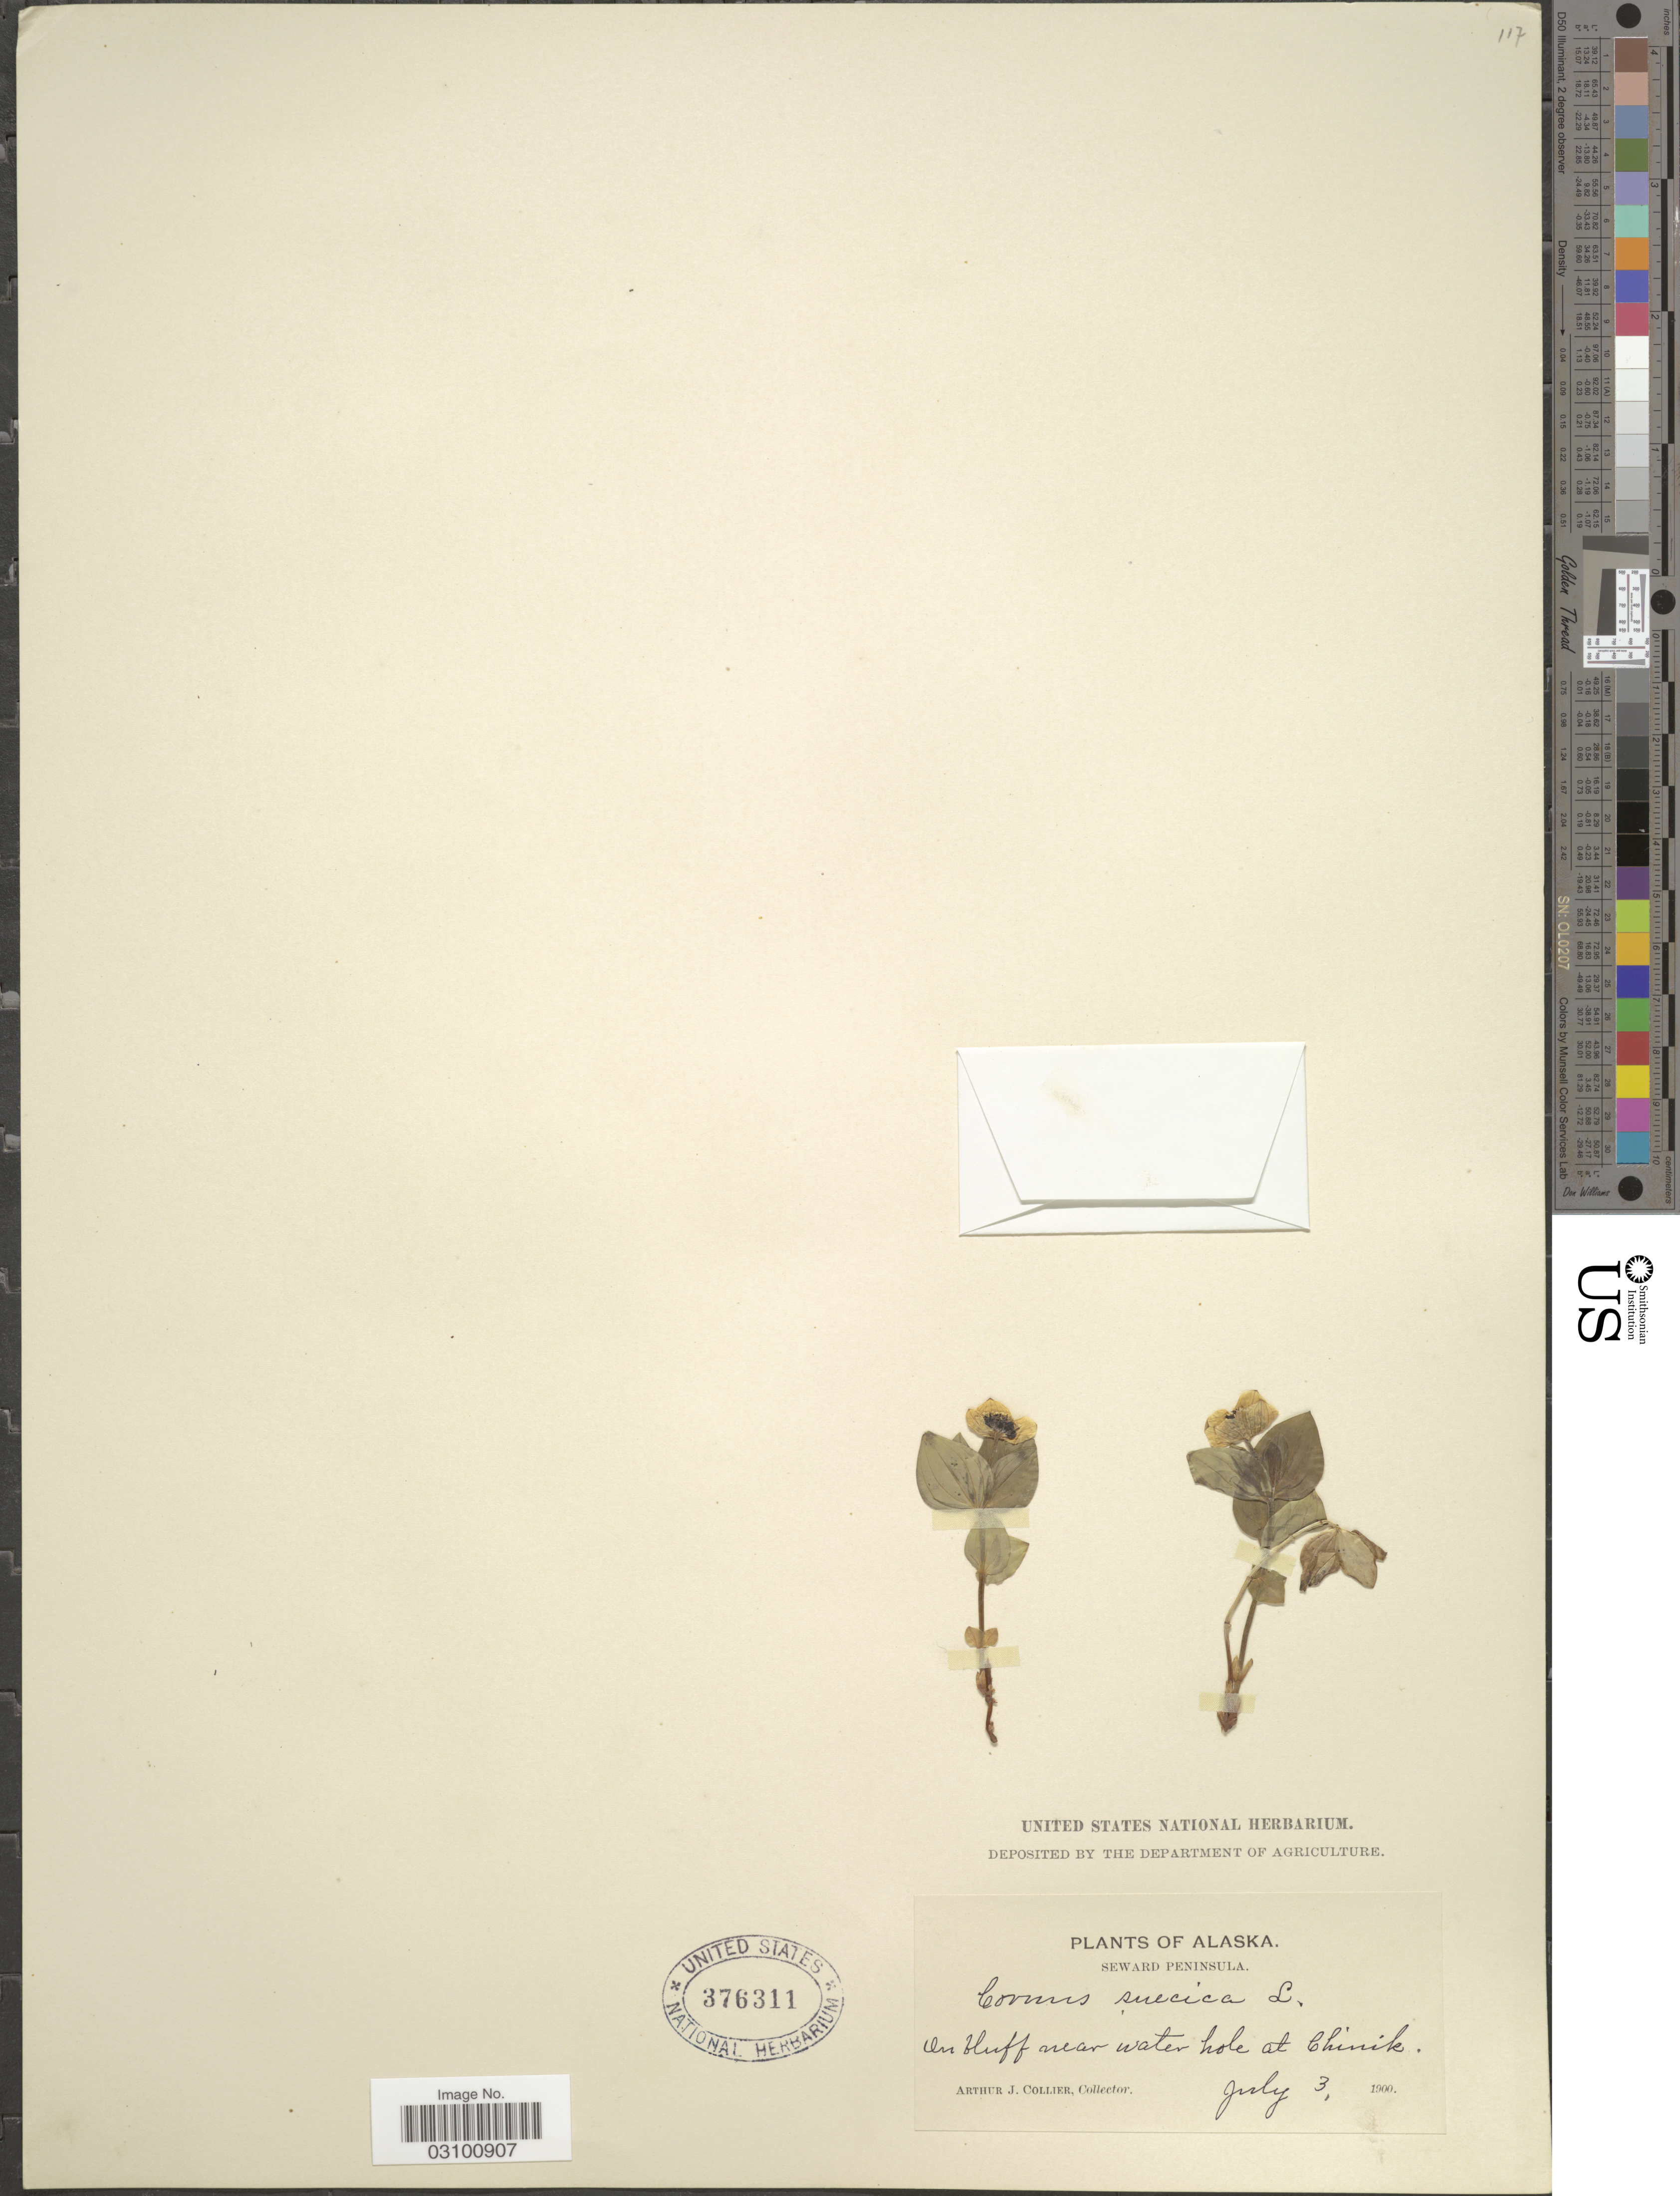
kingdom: Plantae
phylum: Tracheophyta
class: Magnoliopsida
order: Cornales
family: Cornaceae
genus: Cornus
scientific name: Cornus suecica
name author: L.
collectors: A. Collier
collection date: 1900-07-03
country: United States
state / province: Alaska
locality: Seward Peninsula. On bluff near water hole at Chinik.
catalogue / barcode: US 376311